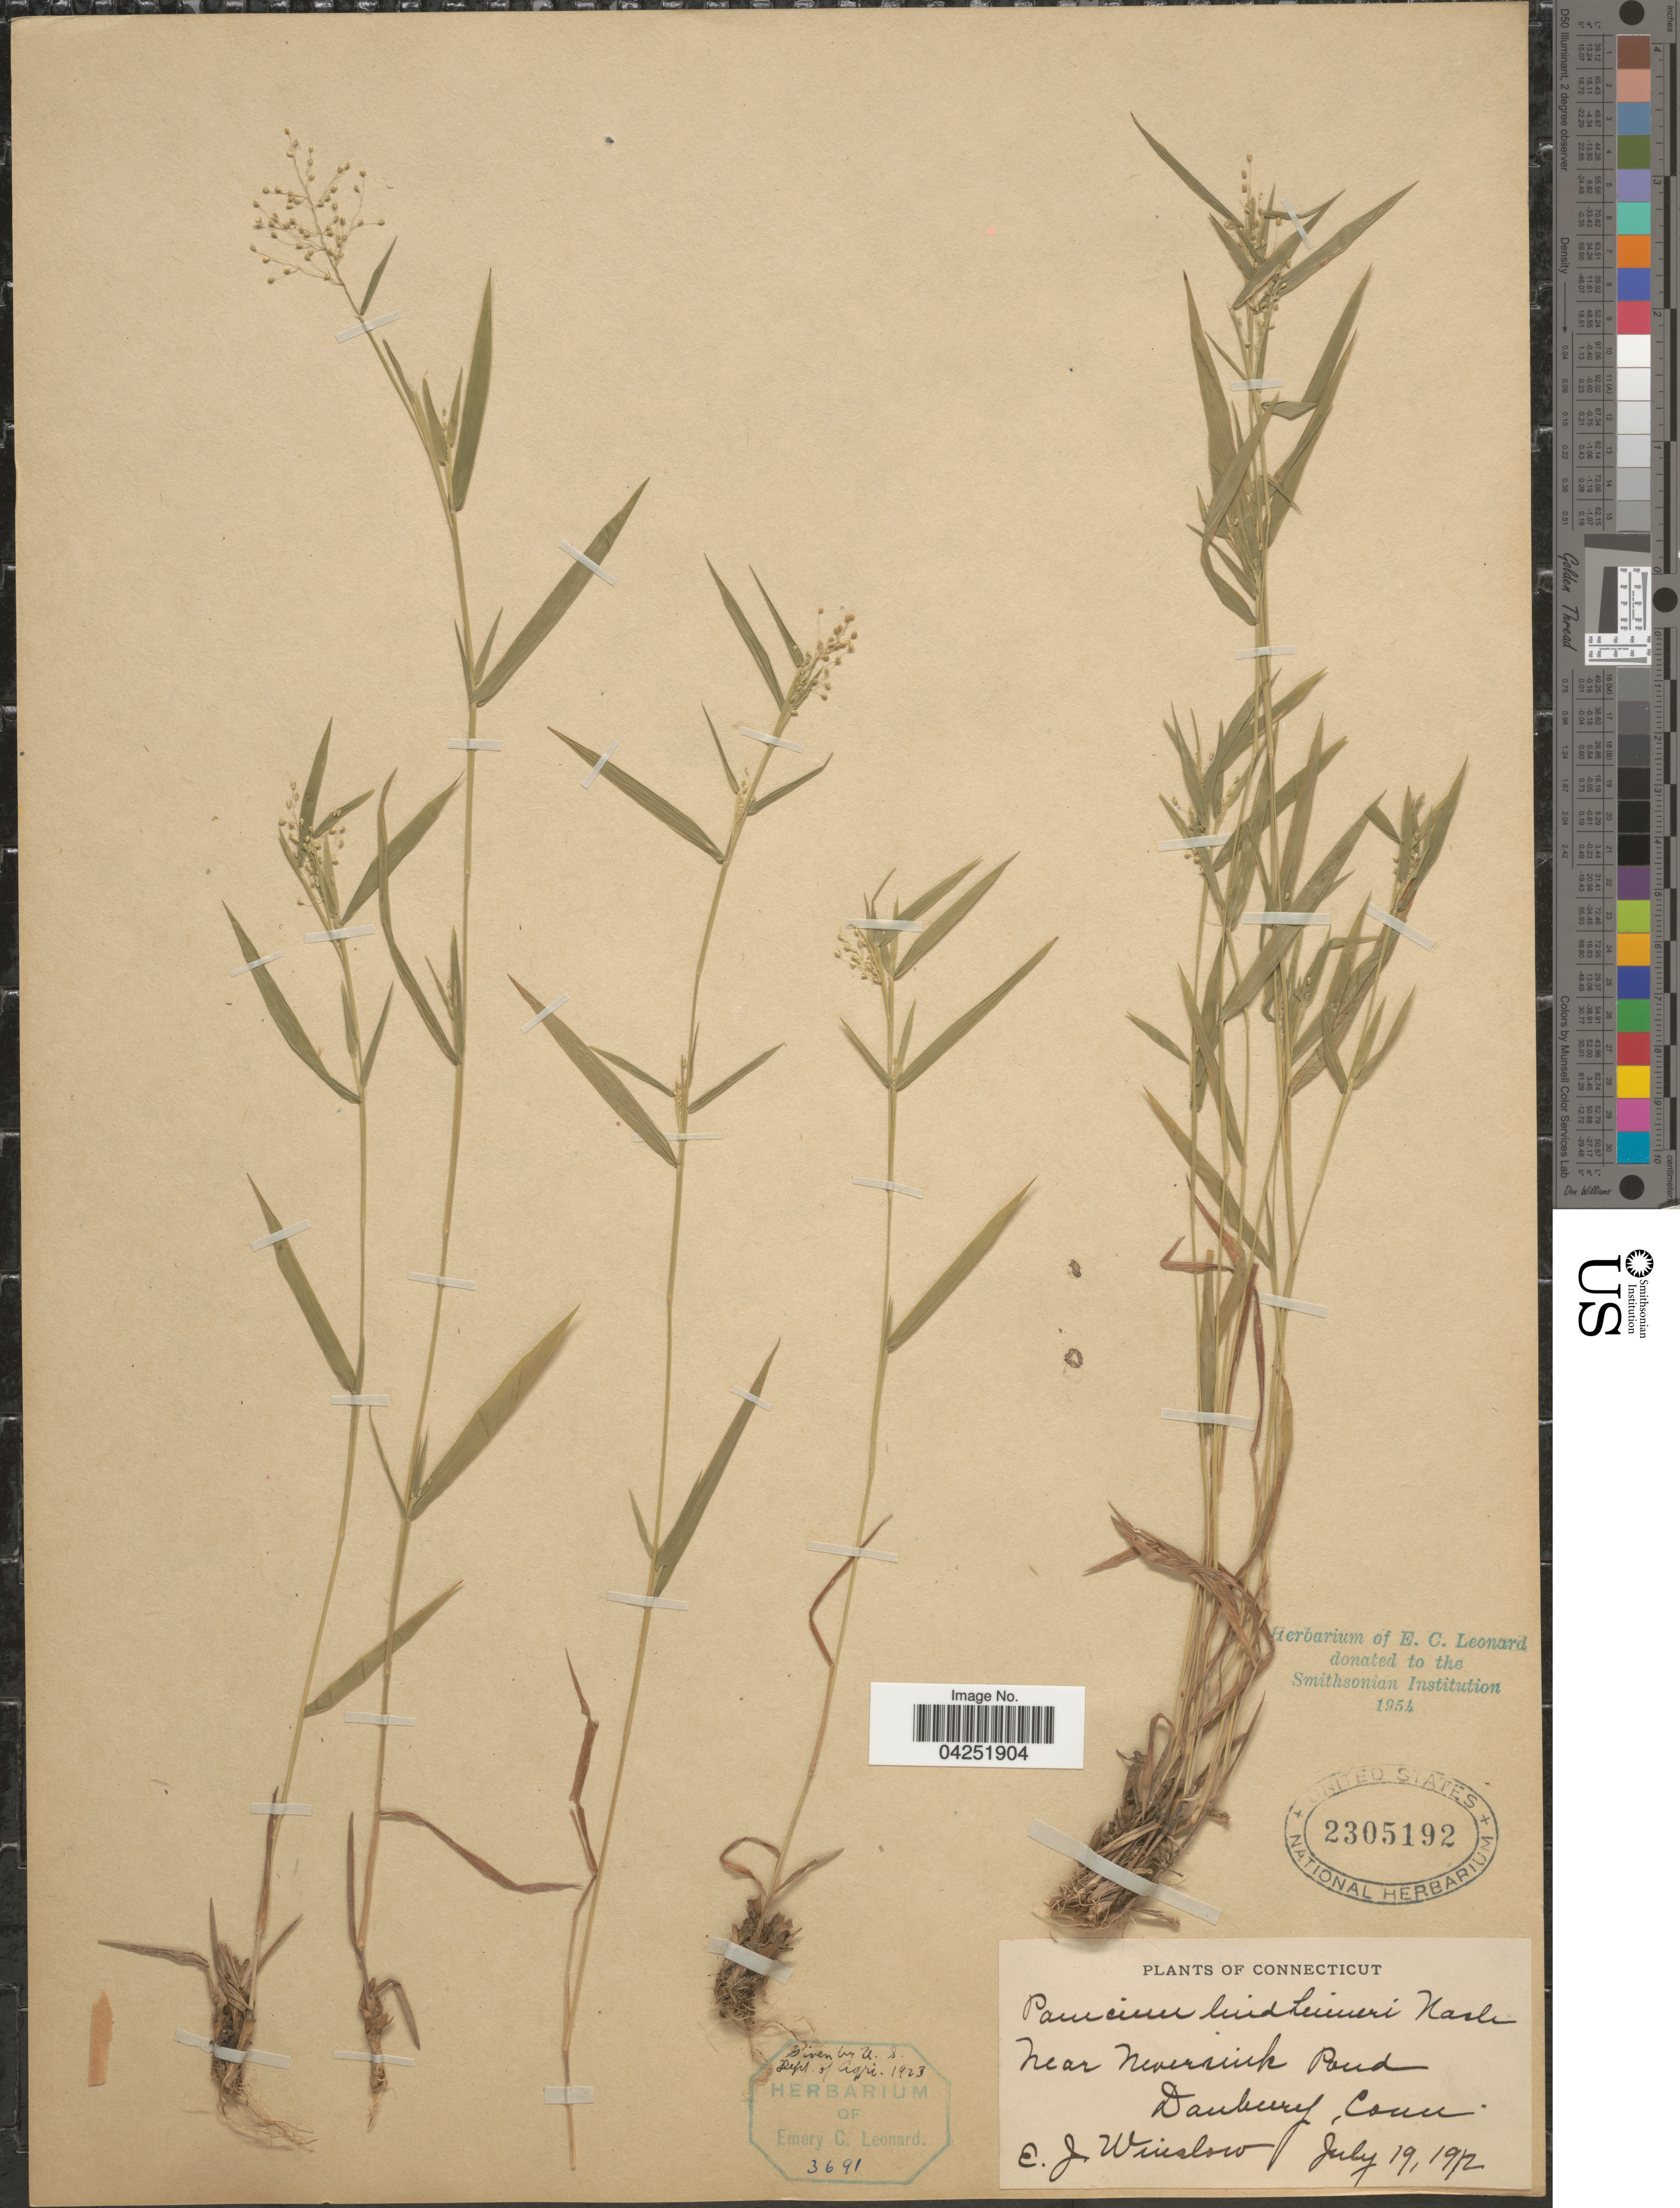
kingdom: Plantae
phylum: Tracheophyta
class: Liliopsida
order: Poales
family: Poaceae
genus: Dichanthelium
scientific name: Dichanthelium acuminatum var. lindheimeri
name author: (Nash) Gould & C.A. Clark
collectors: E. Winslow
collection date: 1912-07-19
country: United States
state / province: Connecticut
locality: Near Neversink Pond. Danbury.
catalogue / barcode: US 2305192